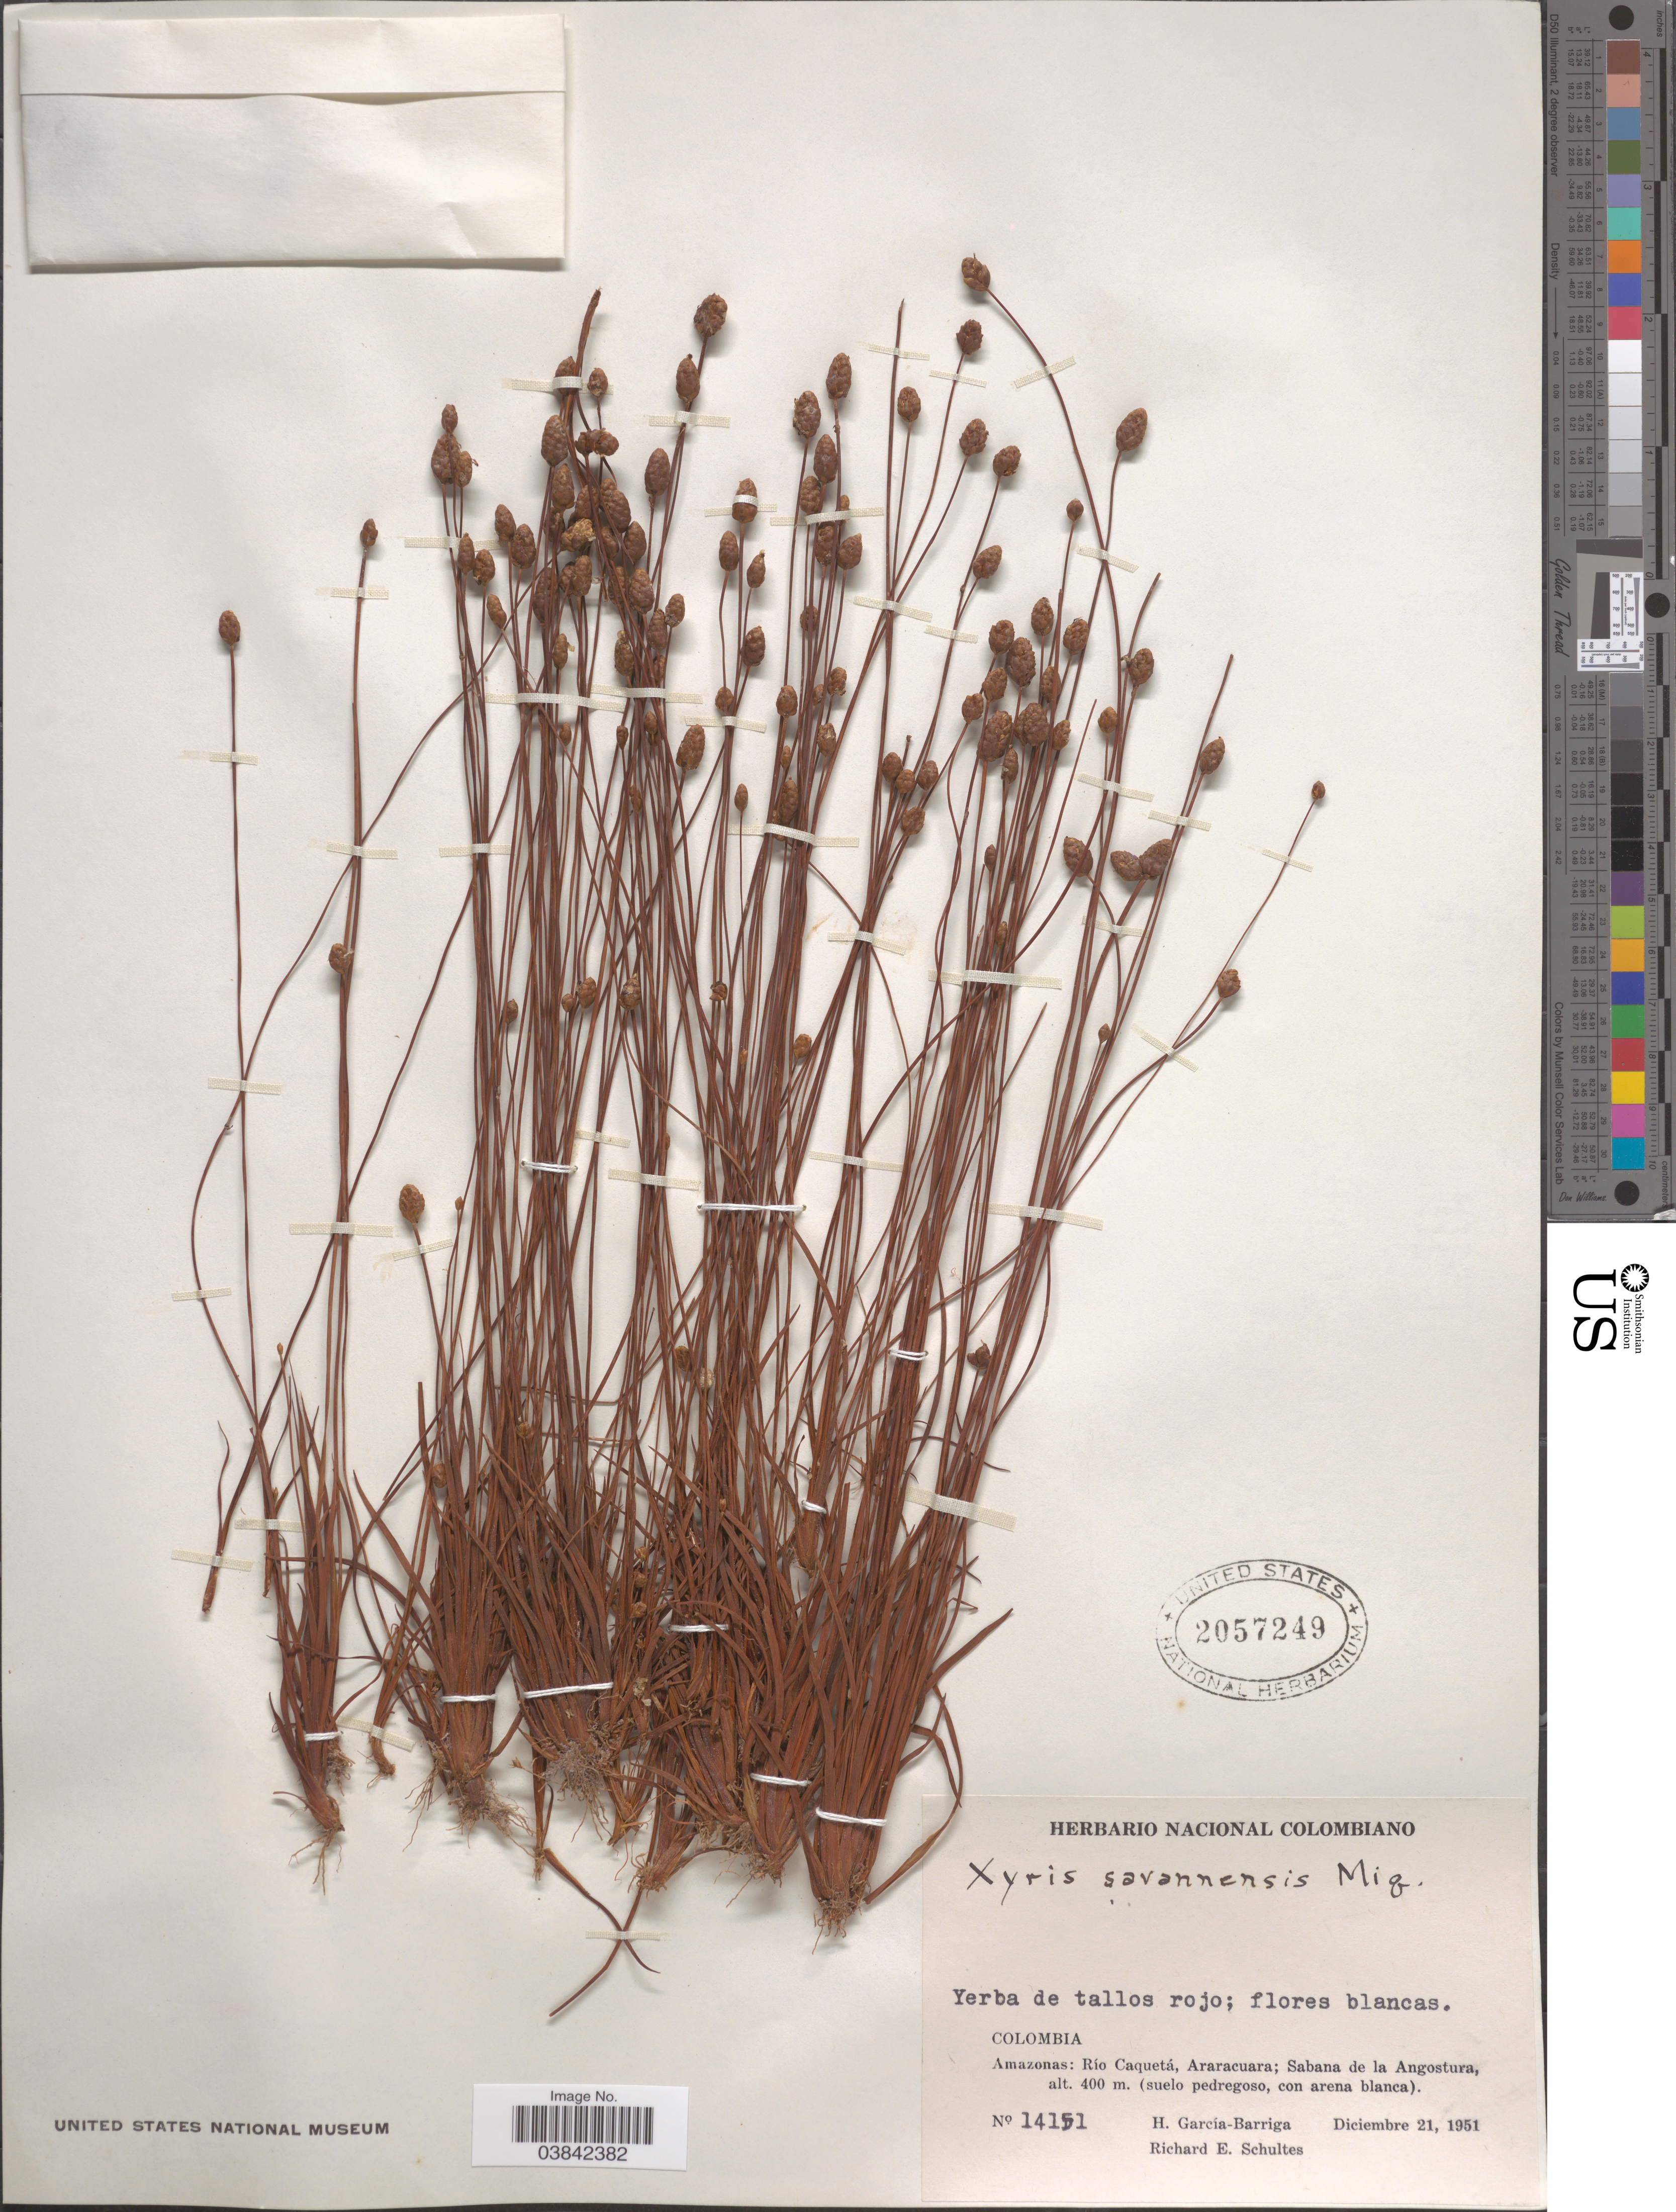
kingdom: Plantae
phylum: Tracheophyta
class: Liliopsida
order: Poales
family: Xyridaceae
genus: Xyris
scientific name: Xyris savanensis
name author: Miq.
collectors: H. García Barriga & R. E. Schultes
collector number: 14151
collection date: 1951-12-21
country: Colombia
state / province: Amazônas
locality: Río Caquetá, Araracuara; Sabana de la Angostura.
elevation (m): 400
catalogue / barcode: US 2057249